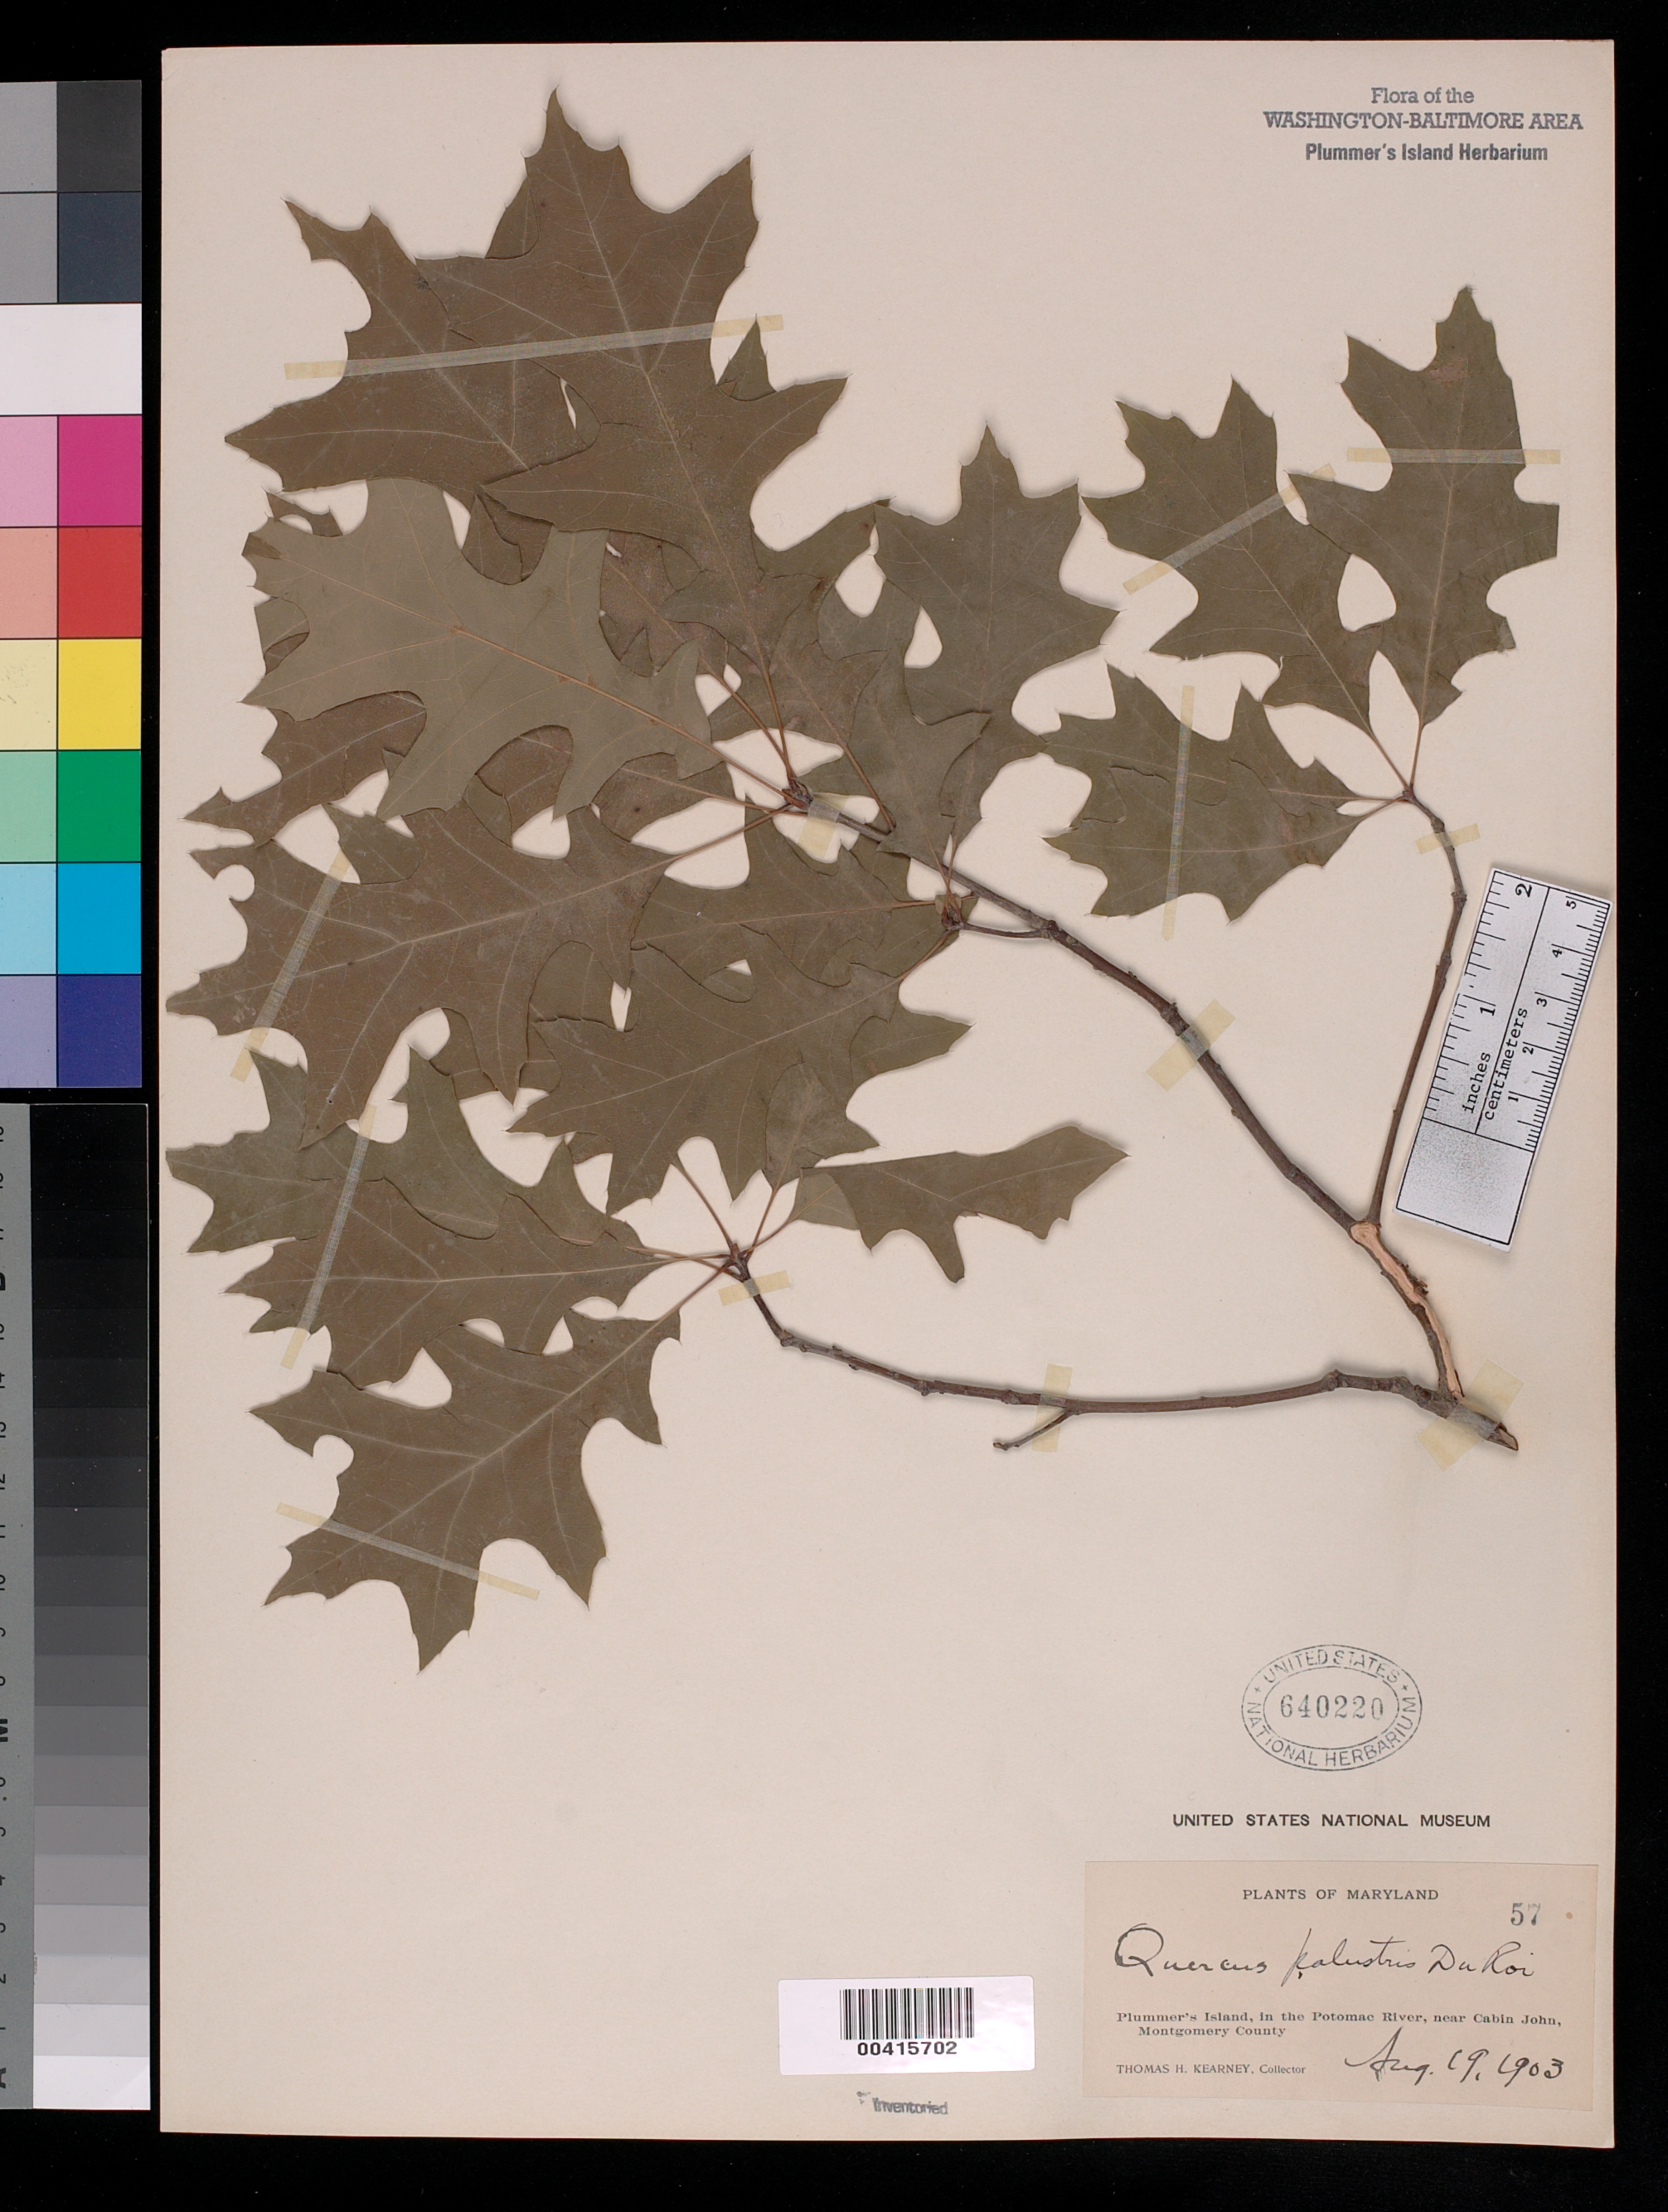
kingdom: Plantae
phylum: Tracheophyta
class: Magnoliopsida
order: Fagales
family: Fagaceae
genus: Quercus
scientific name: Quercus palustris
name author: Münchh.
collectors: T. H. Kearney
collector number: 57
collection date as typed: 19 Aug 1903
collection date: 1903-08-19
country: United States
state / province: Maryland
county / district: Montgomery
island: Plummers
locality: Plummer's Island C. & O. Canal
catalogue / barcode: US 640220